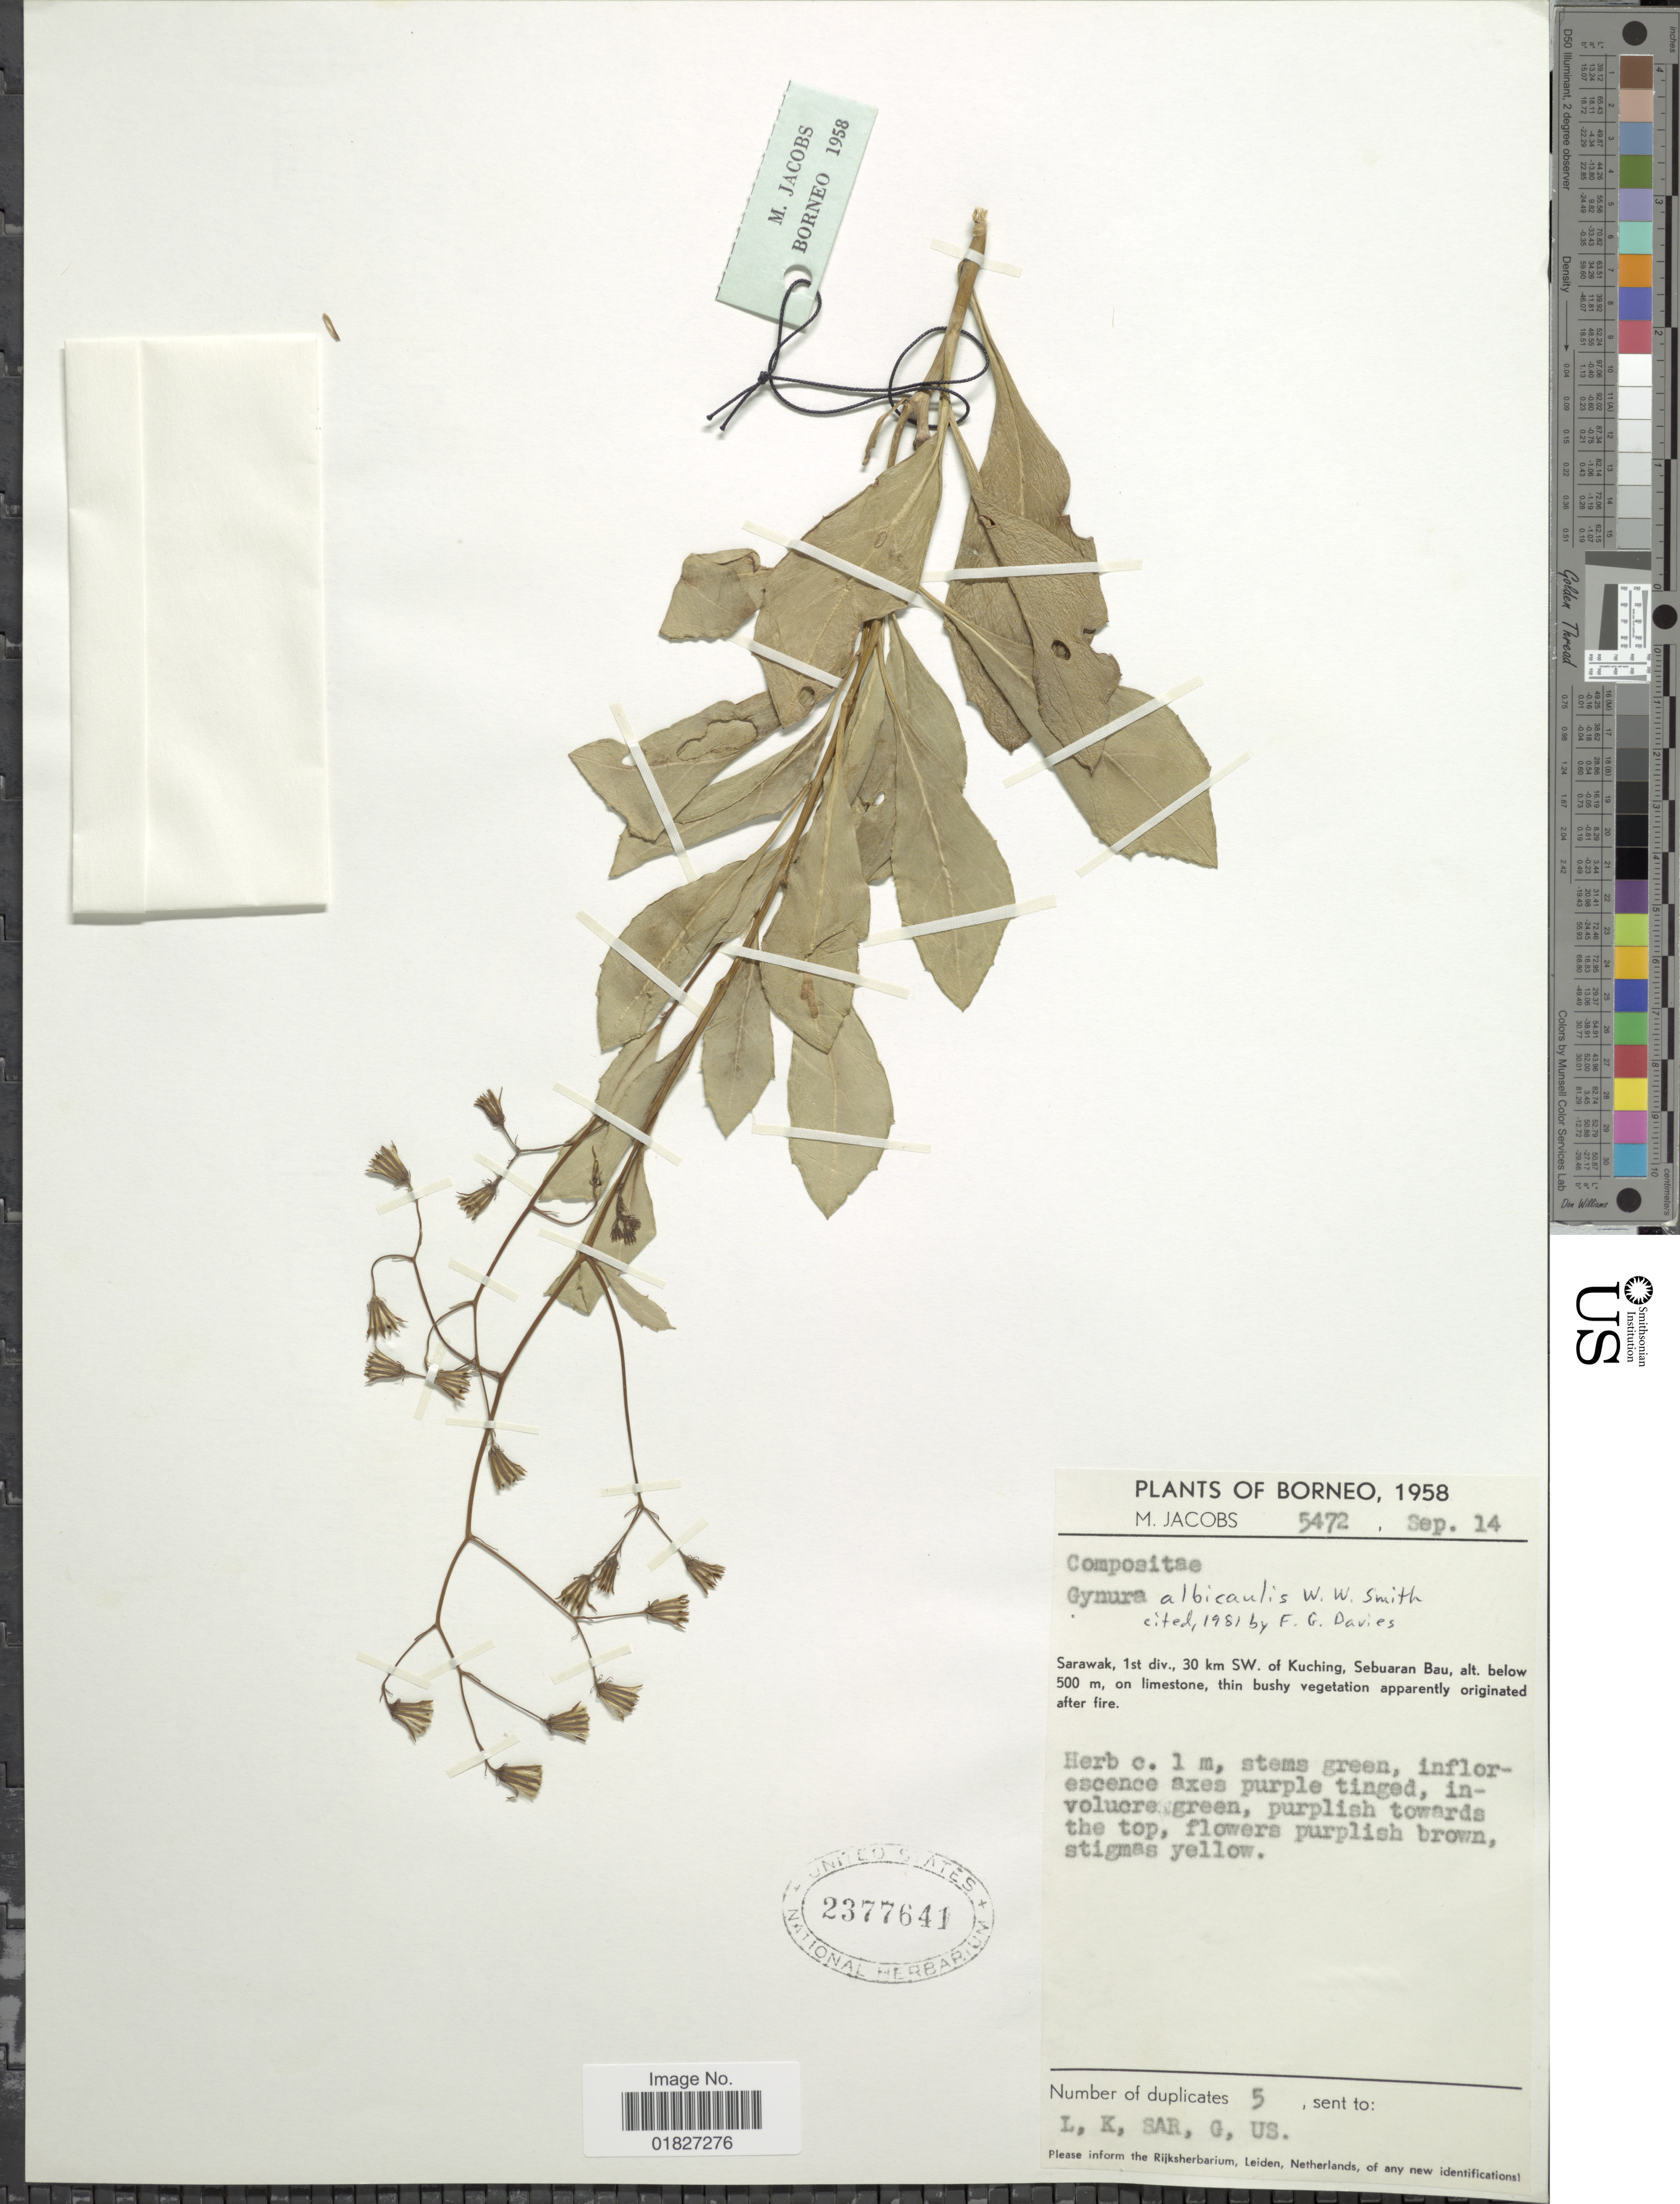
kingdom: Plantae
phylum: Tracheophyta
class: Magnoliopsida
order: Asterales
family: Asteraceae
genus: Gynura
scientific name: Gynura albicaulis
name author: W.W. Sm.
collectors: M. Jacobs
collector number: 5472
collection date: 1958-09-14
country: Malaysia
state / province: Sarawak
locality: Borneo, 1st div., 30 km Sw of Kuching, Sebuaran Bau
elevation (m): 500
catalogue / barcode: US 2377641